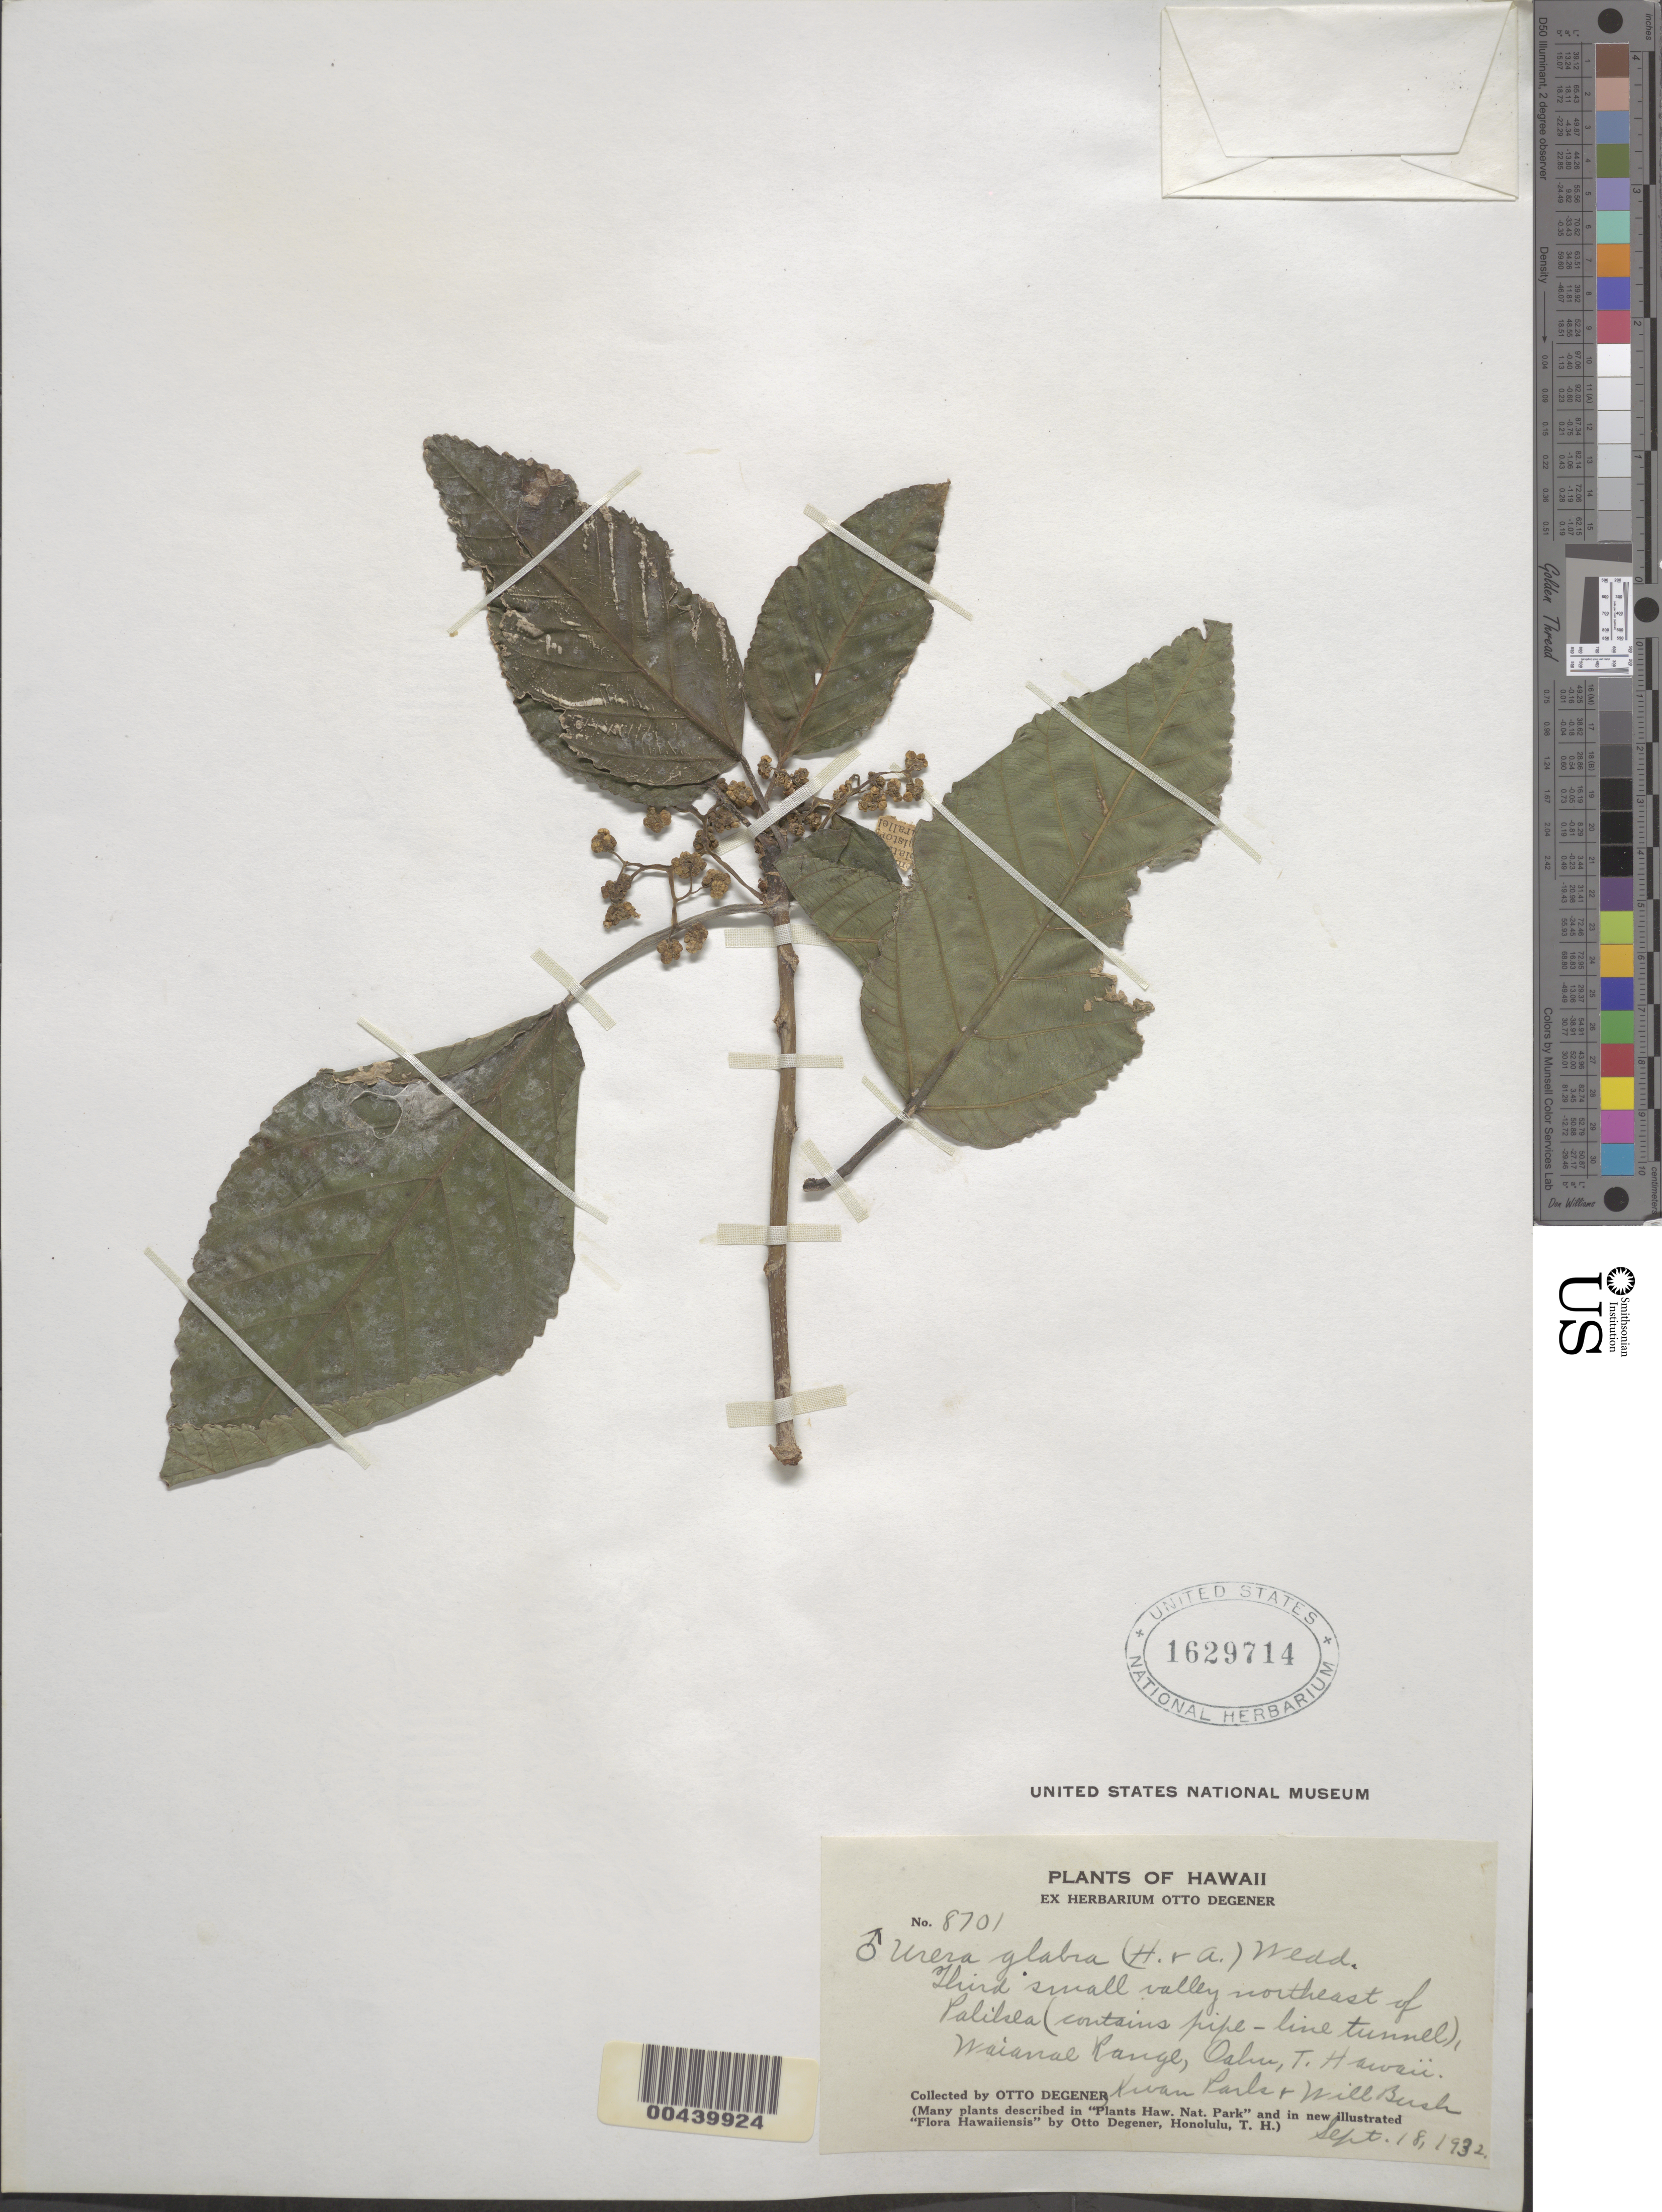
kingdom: Plantae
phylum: Tracheophyta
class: Magnoliopsida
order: Rosales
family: Urticaceae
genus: Touchardia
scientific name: Touchardia oahuensis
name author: T. Wells & A. K. Monro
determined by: Wagner, W. L., (BOT), Smithsonian Institution - National Museum of Natural History (UNITED STATES)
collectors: O. Degener, K. Park & W. Bush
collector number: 8701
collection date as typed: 18 Sep 1932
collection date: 1932-09-18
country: United States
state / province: Hawaii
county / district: Honolulu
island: Oahu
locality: Third small valley NE of Palikea (contains pipe-line tunnel), Waianae Range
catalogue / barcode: US 1629714